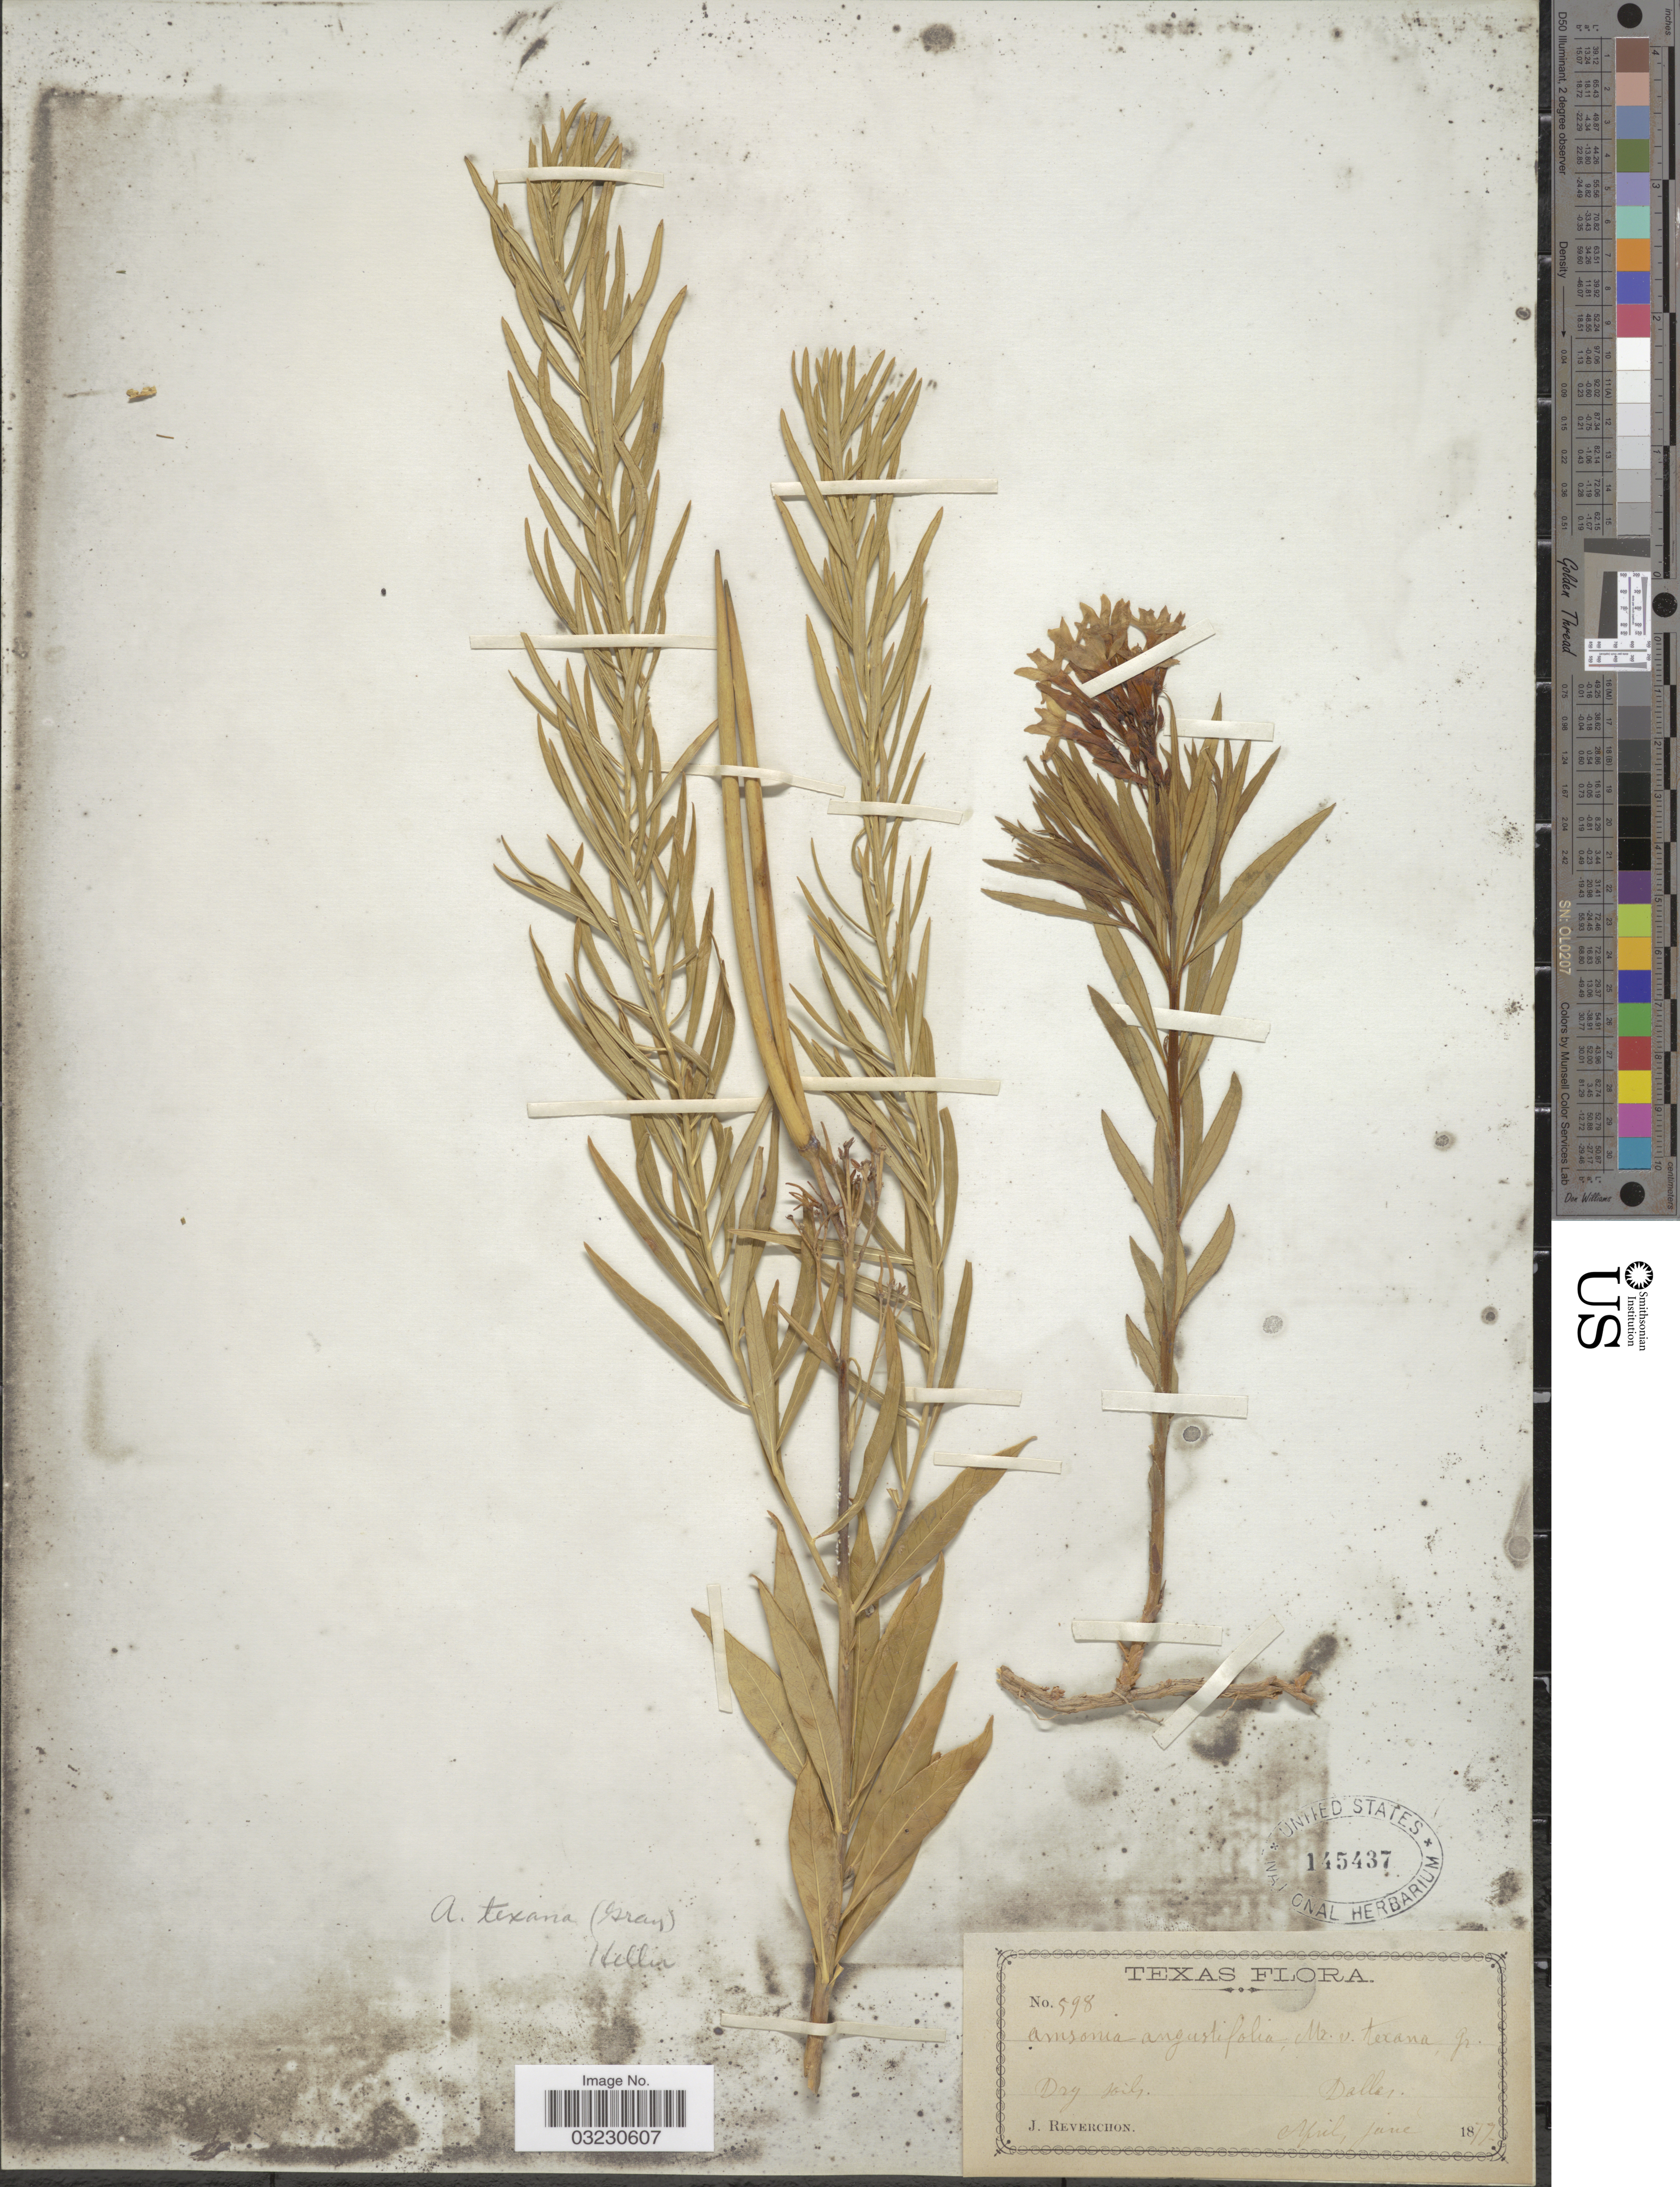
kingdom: Plantae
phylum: Tracheophyta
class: Magnoliopsida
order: Gentianales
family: Apocynaceae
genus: Amsonia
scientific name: Amsonia texana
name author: (A. Gray) A. Heller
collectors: J. Reverchon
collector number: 598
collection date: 1877-04/1877-06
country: United States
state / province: Texas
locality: Dallas.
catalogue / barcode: US 145437